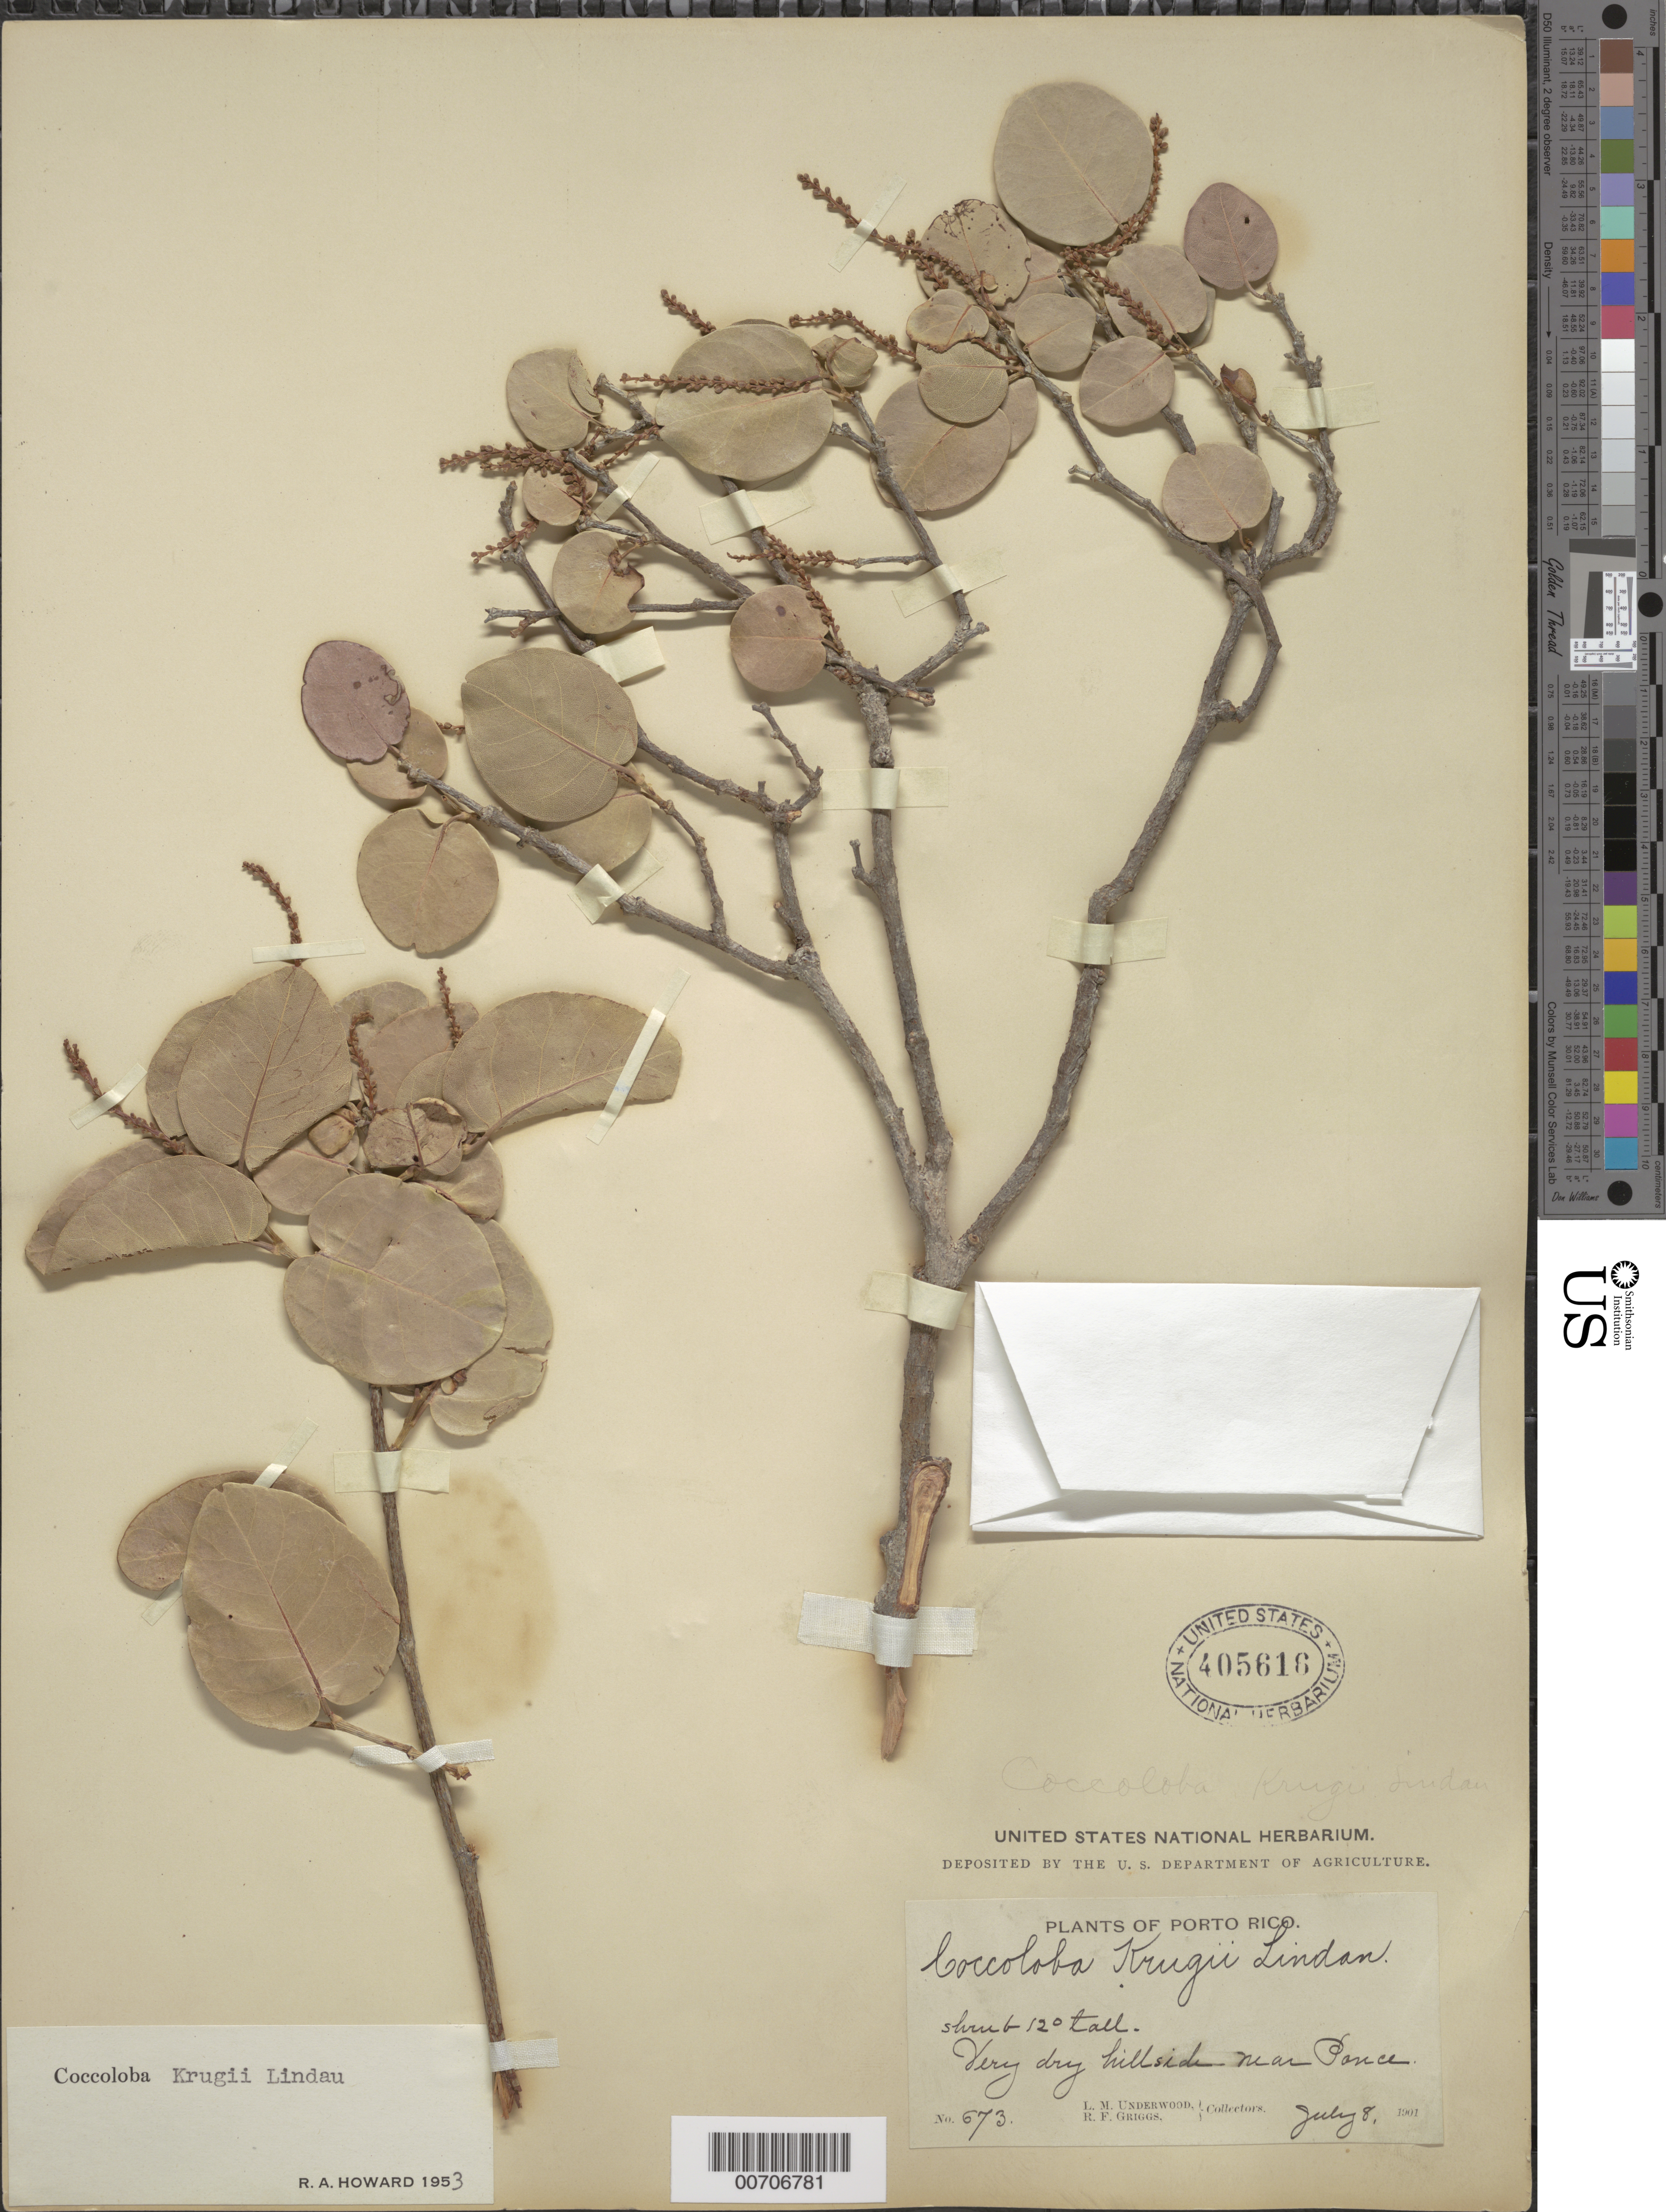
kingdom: Plantae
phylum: Tracheophyta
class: Magnoliopsida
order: Caryophyllales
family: Polygonaceae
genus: Coccoloba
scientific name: Coccoloba krugii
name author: Lindau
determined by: Howard, R. A.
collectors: L. M. Underwood & R. F. Griggs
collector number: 673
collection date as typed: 08 Jul 1901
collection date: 1901-07-08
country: Puerto Rico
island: Greater Antilles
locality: Ponce, vic of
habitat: Very dry hillside near Ponce.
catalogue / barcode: US 405616